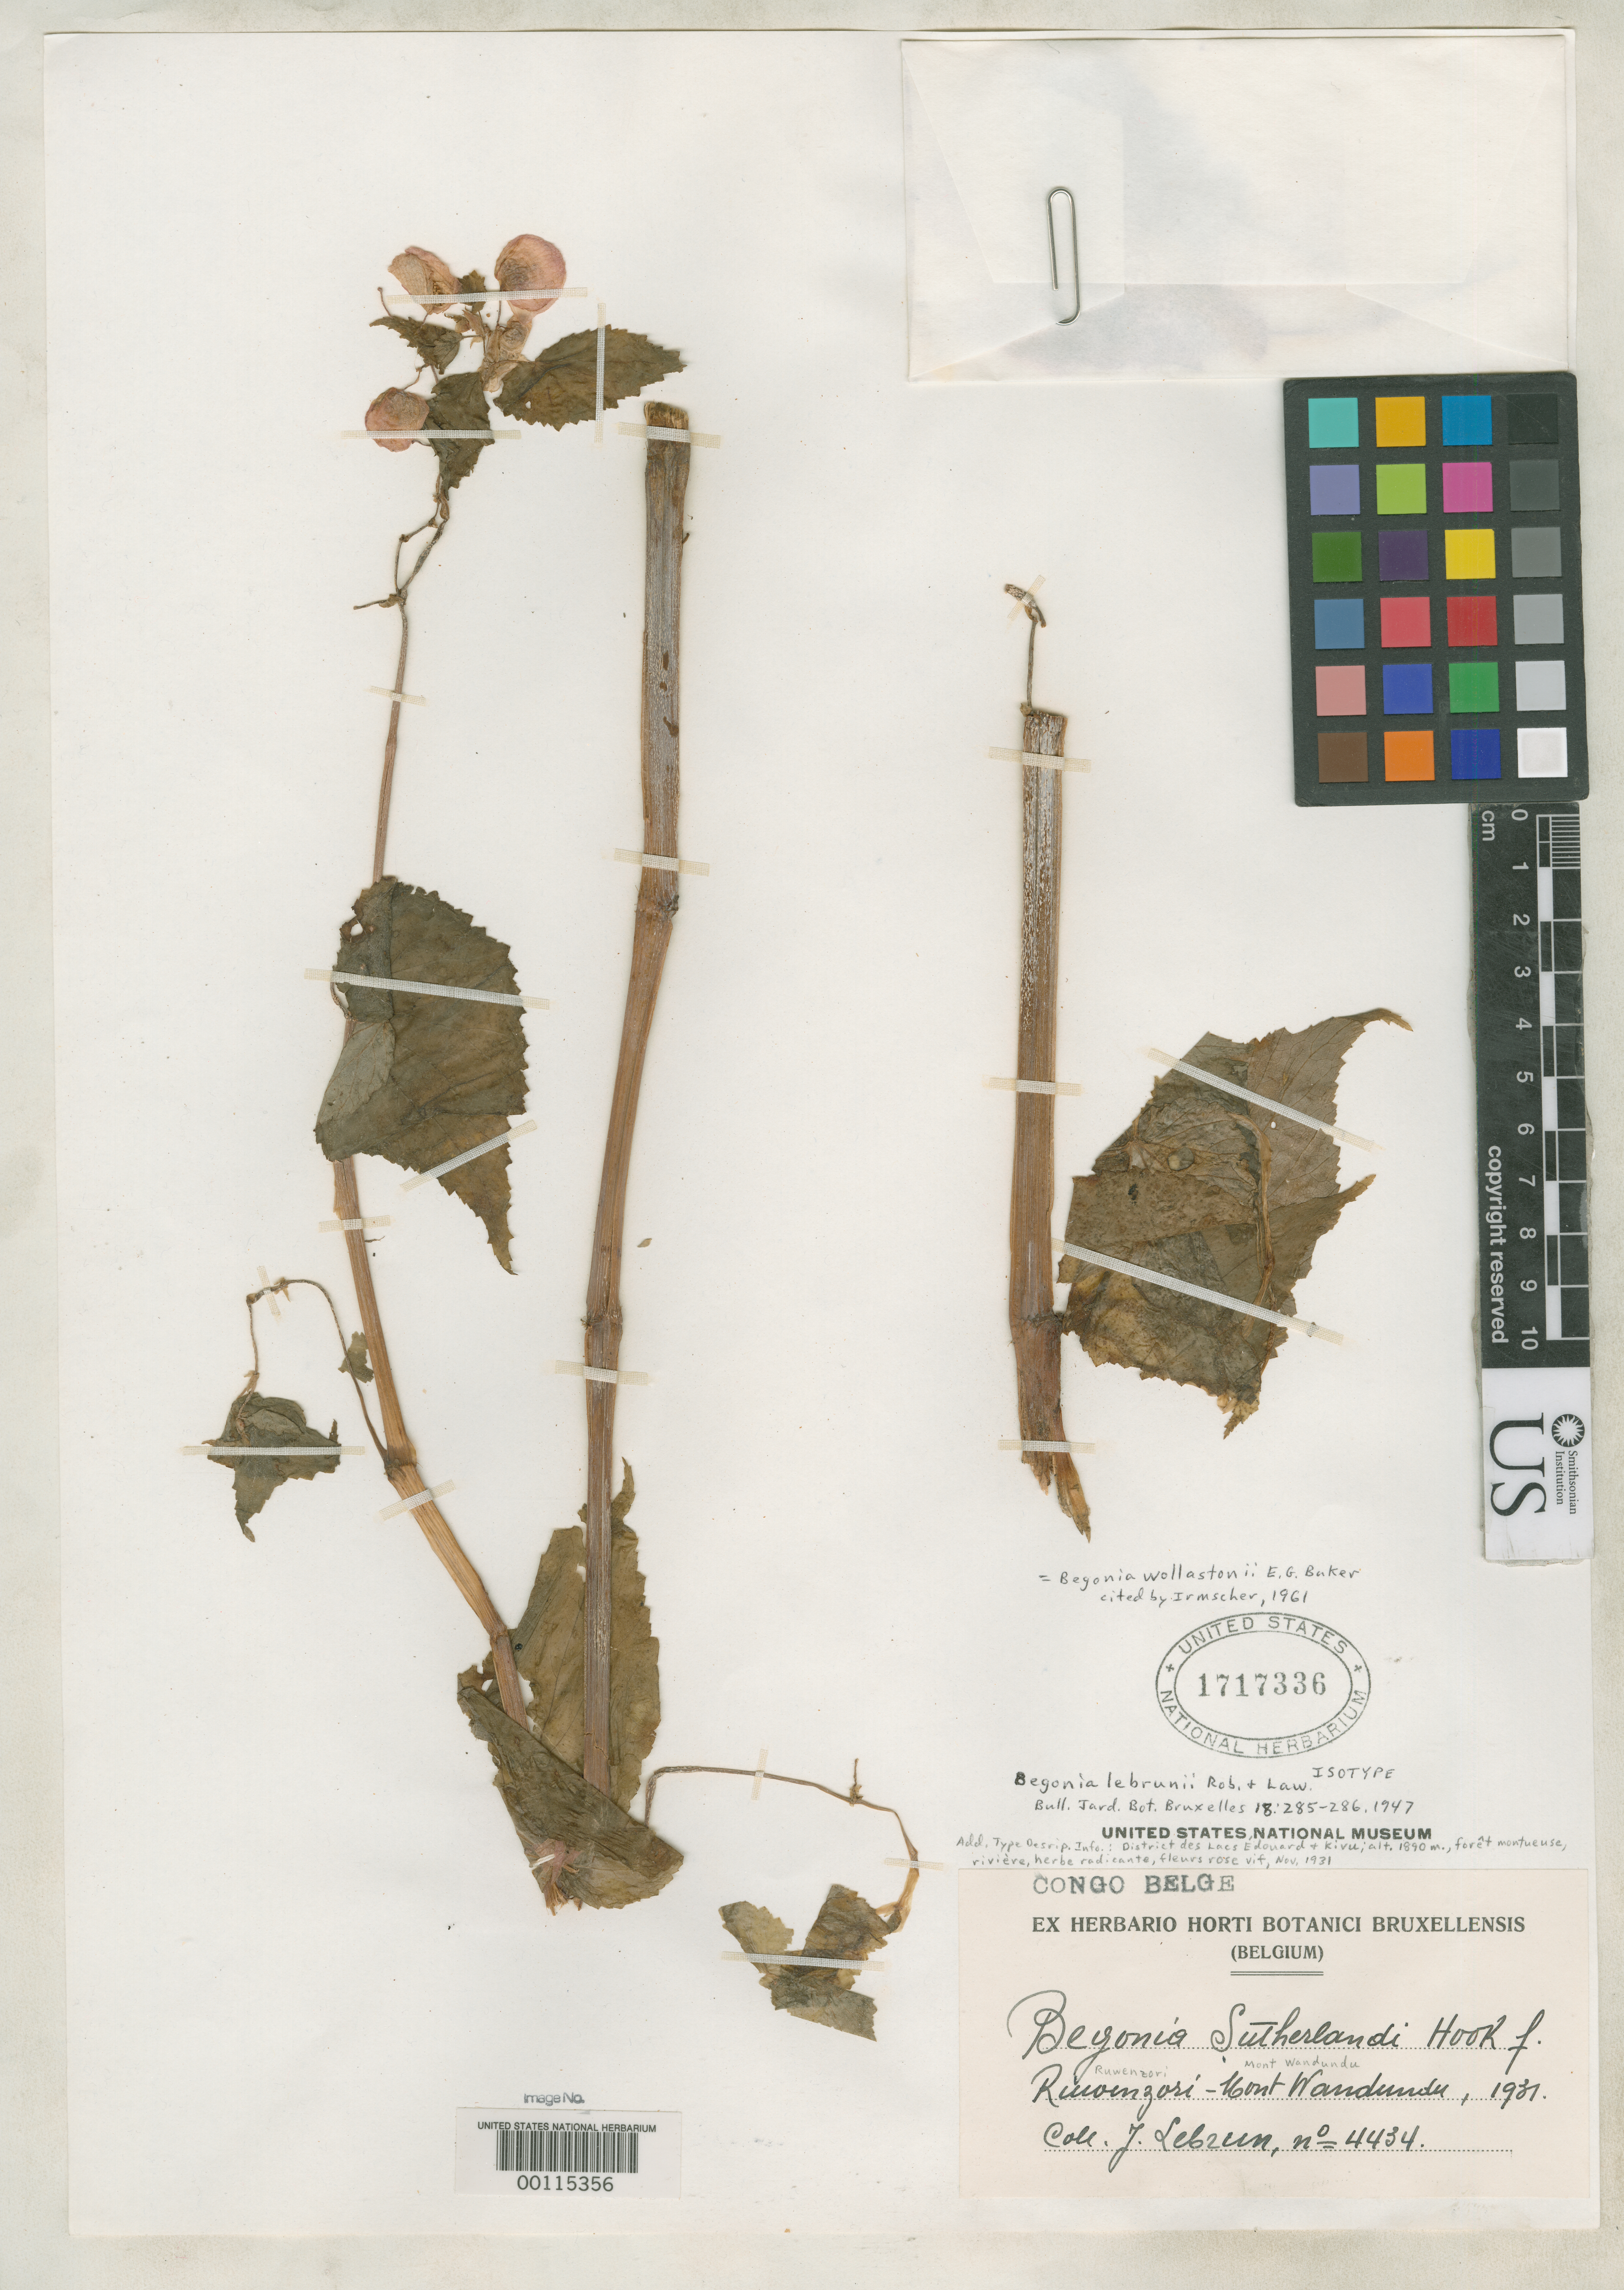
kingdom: Plantae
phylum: Tracheophyta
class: Magnoliopsida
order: Cucurbitales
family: Begoniaceae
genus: Begonia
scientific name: Begonia lebrunii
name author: Robyns & Lawalrée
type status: Isotype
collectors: J. A. Lebrun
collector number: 4434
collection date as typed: Nov 1931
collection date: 1931-11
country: Congo, Democratic Republic of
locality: Ruwenzori Mountain group, Mount Wandundu, district of lakes Edward & Kivu.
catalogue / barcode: US 1717336